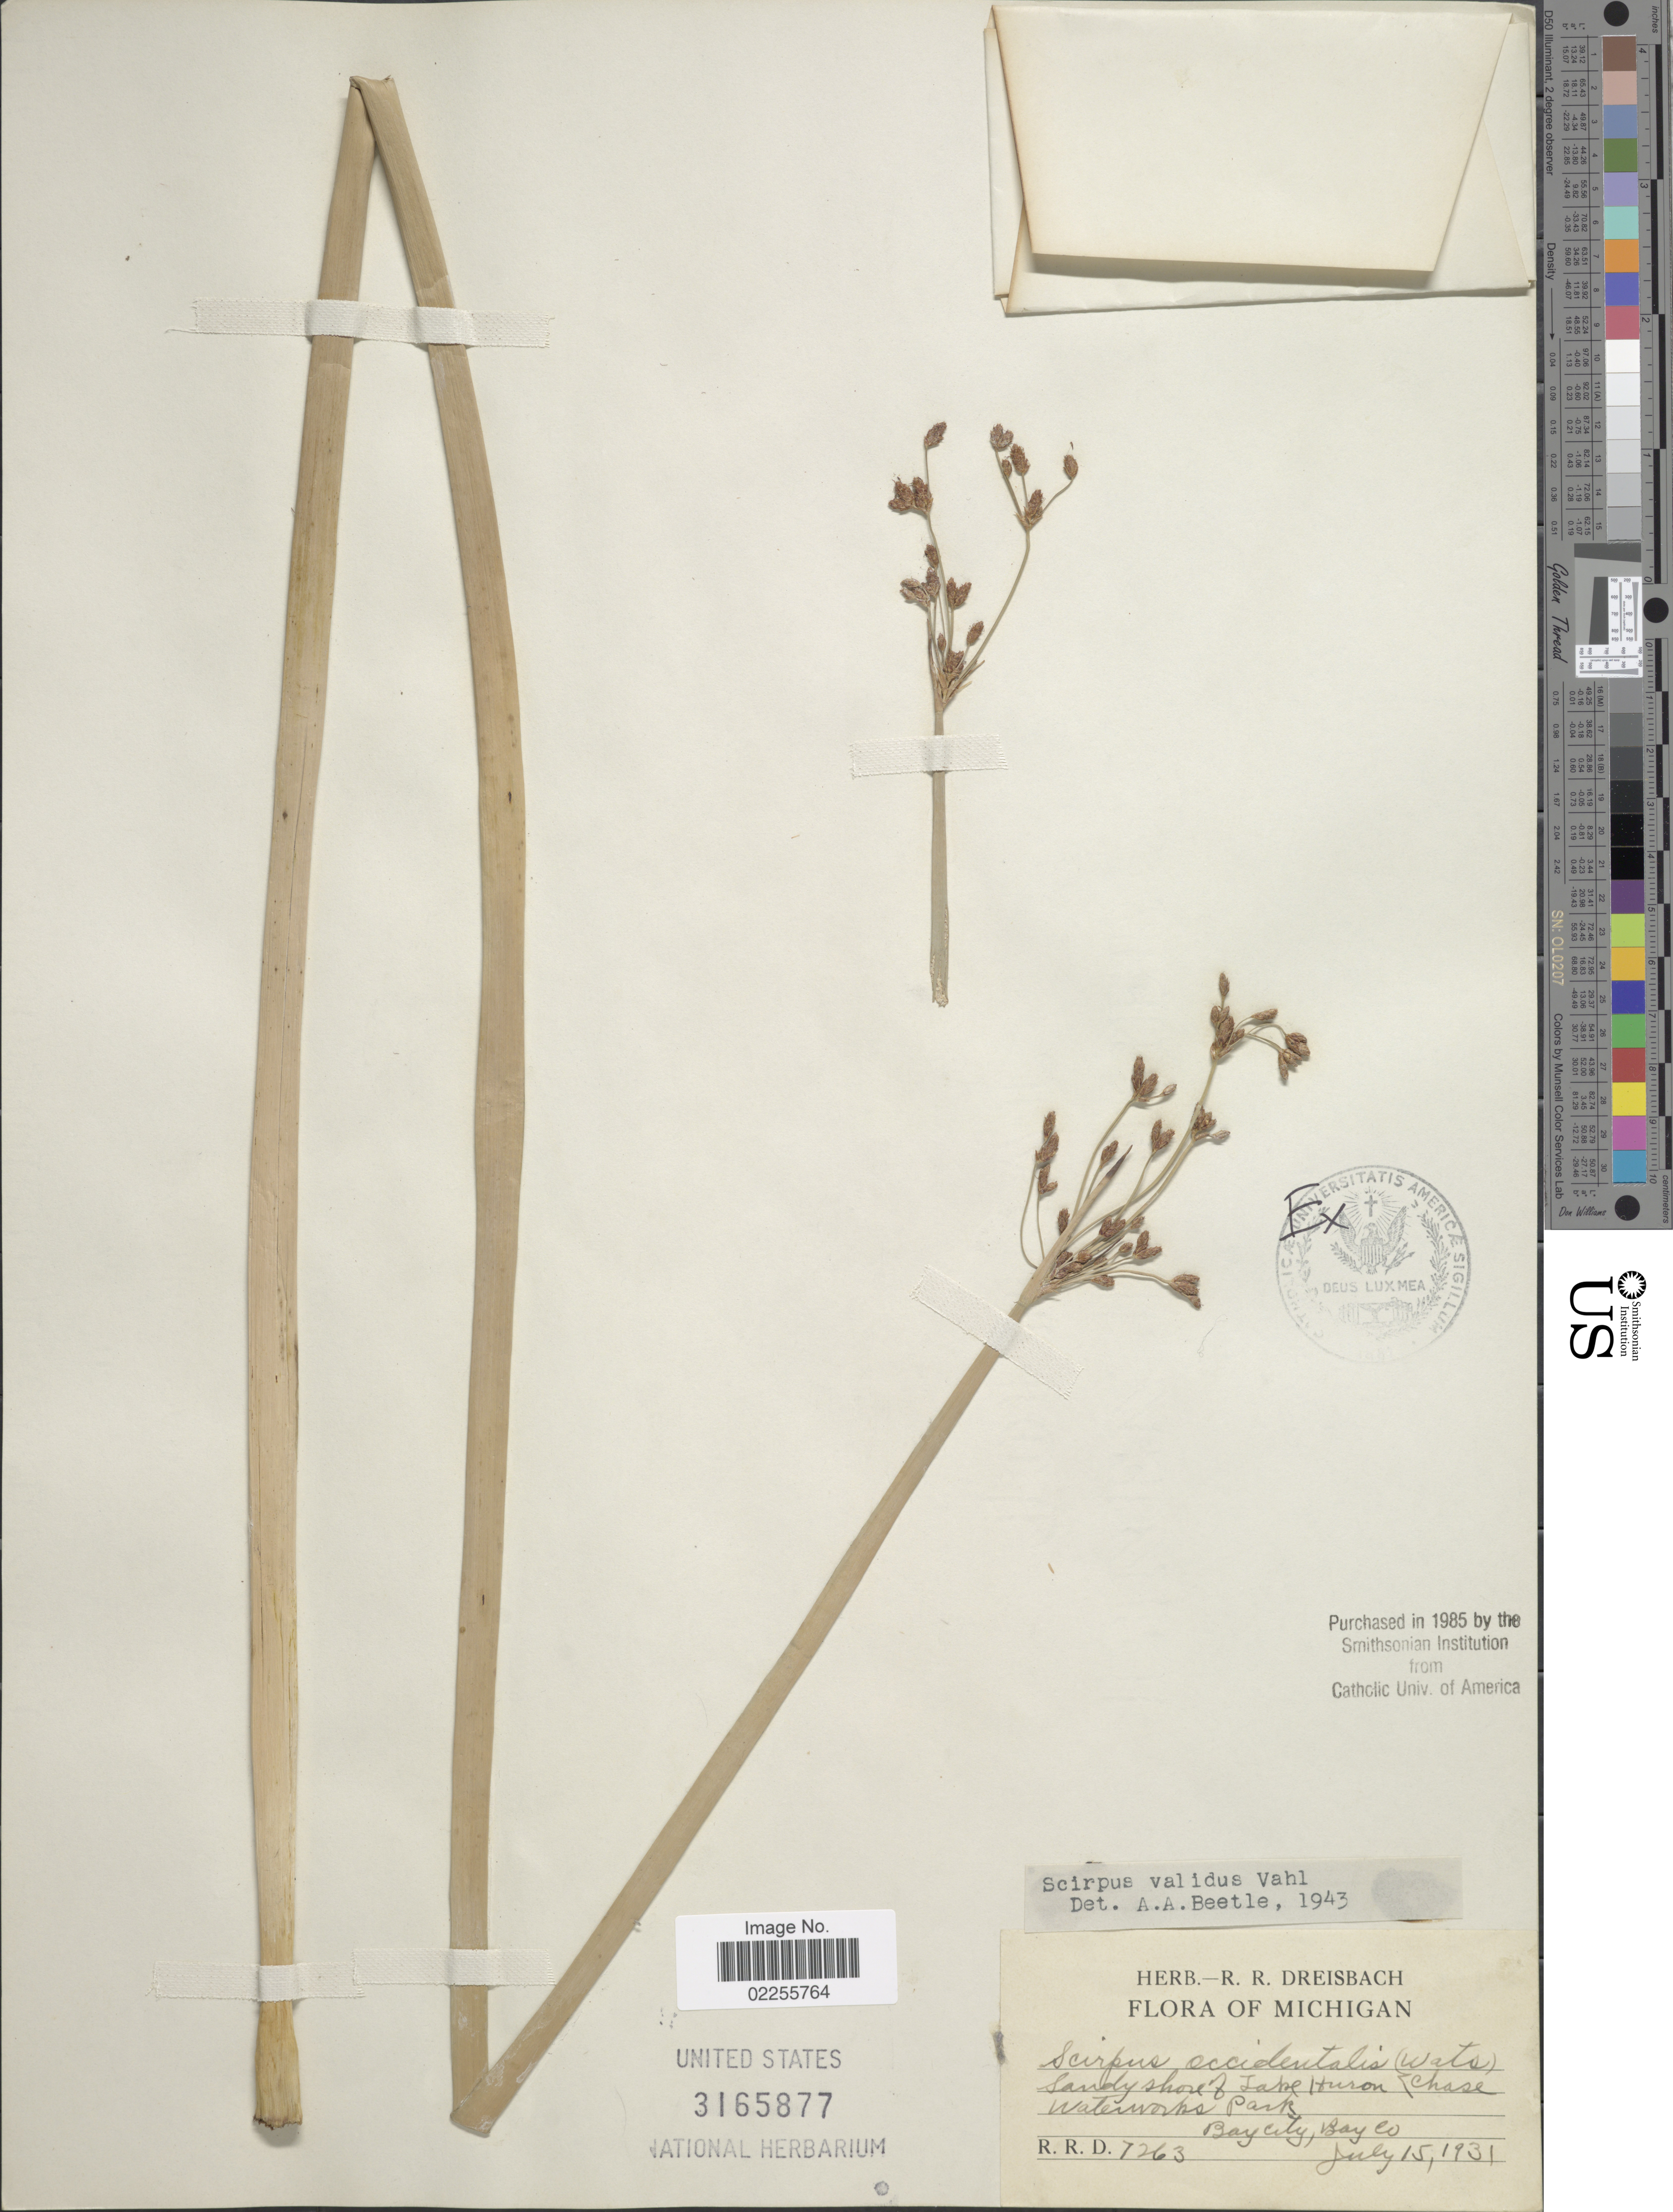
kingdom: Plantae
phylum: Tracheophyta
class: Liliopsida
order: Poales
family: Cyperaceae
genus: Schoenoplectus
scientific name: Schoenoplectus tabernaemontani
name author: (C.C. Gmel.) Palla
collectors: R. Dreisbach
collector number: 7263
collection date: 1931-07-15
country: United States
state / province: Michigan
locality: Sandy shore of Lake Huron, Chase Waterworks Park, Bay City, Bay Co.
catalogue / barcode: US 3165877